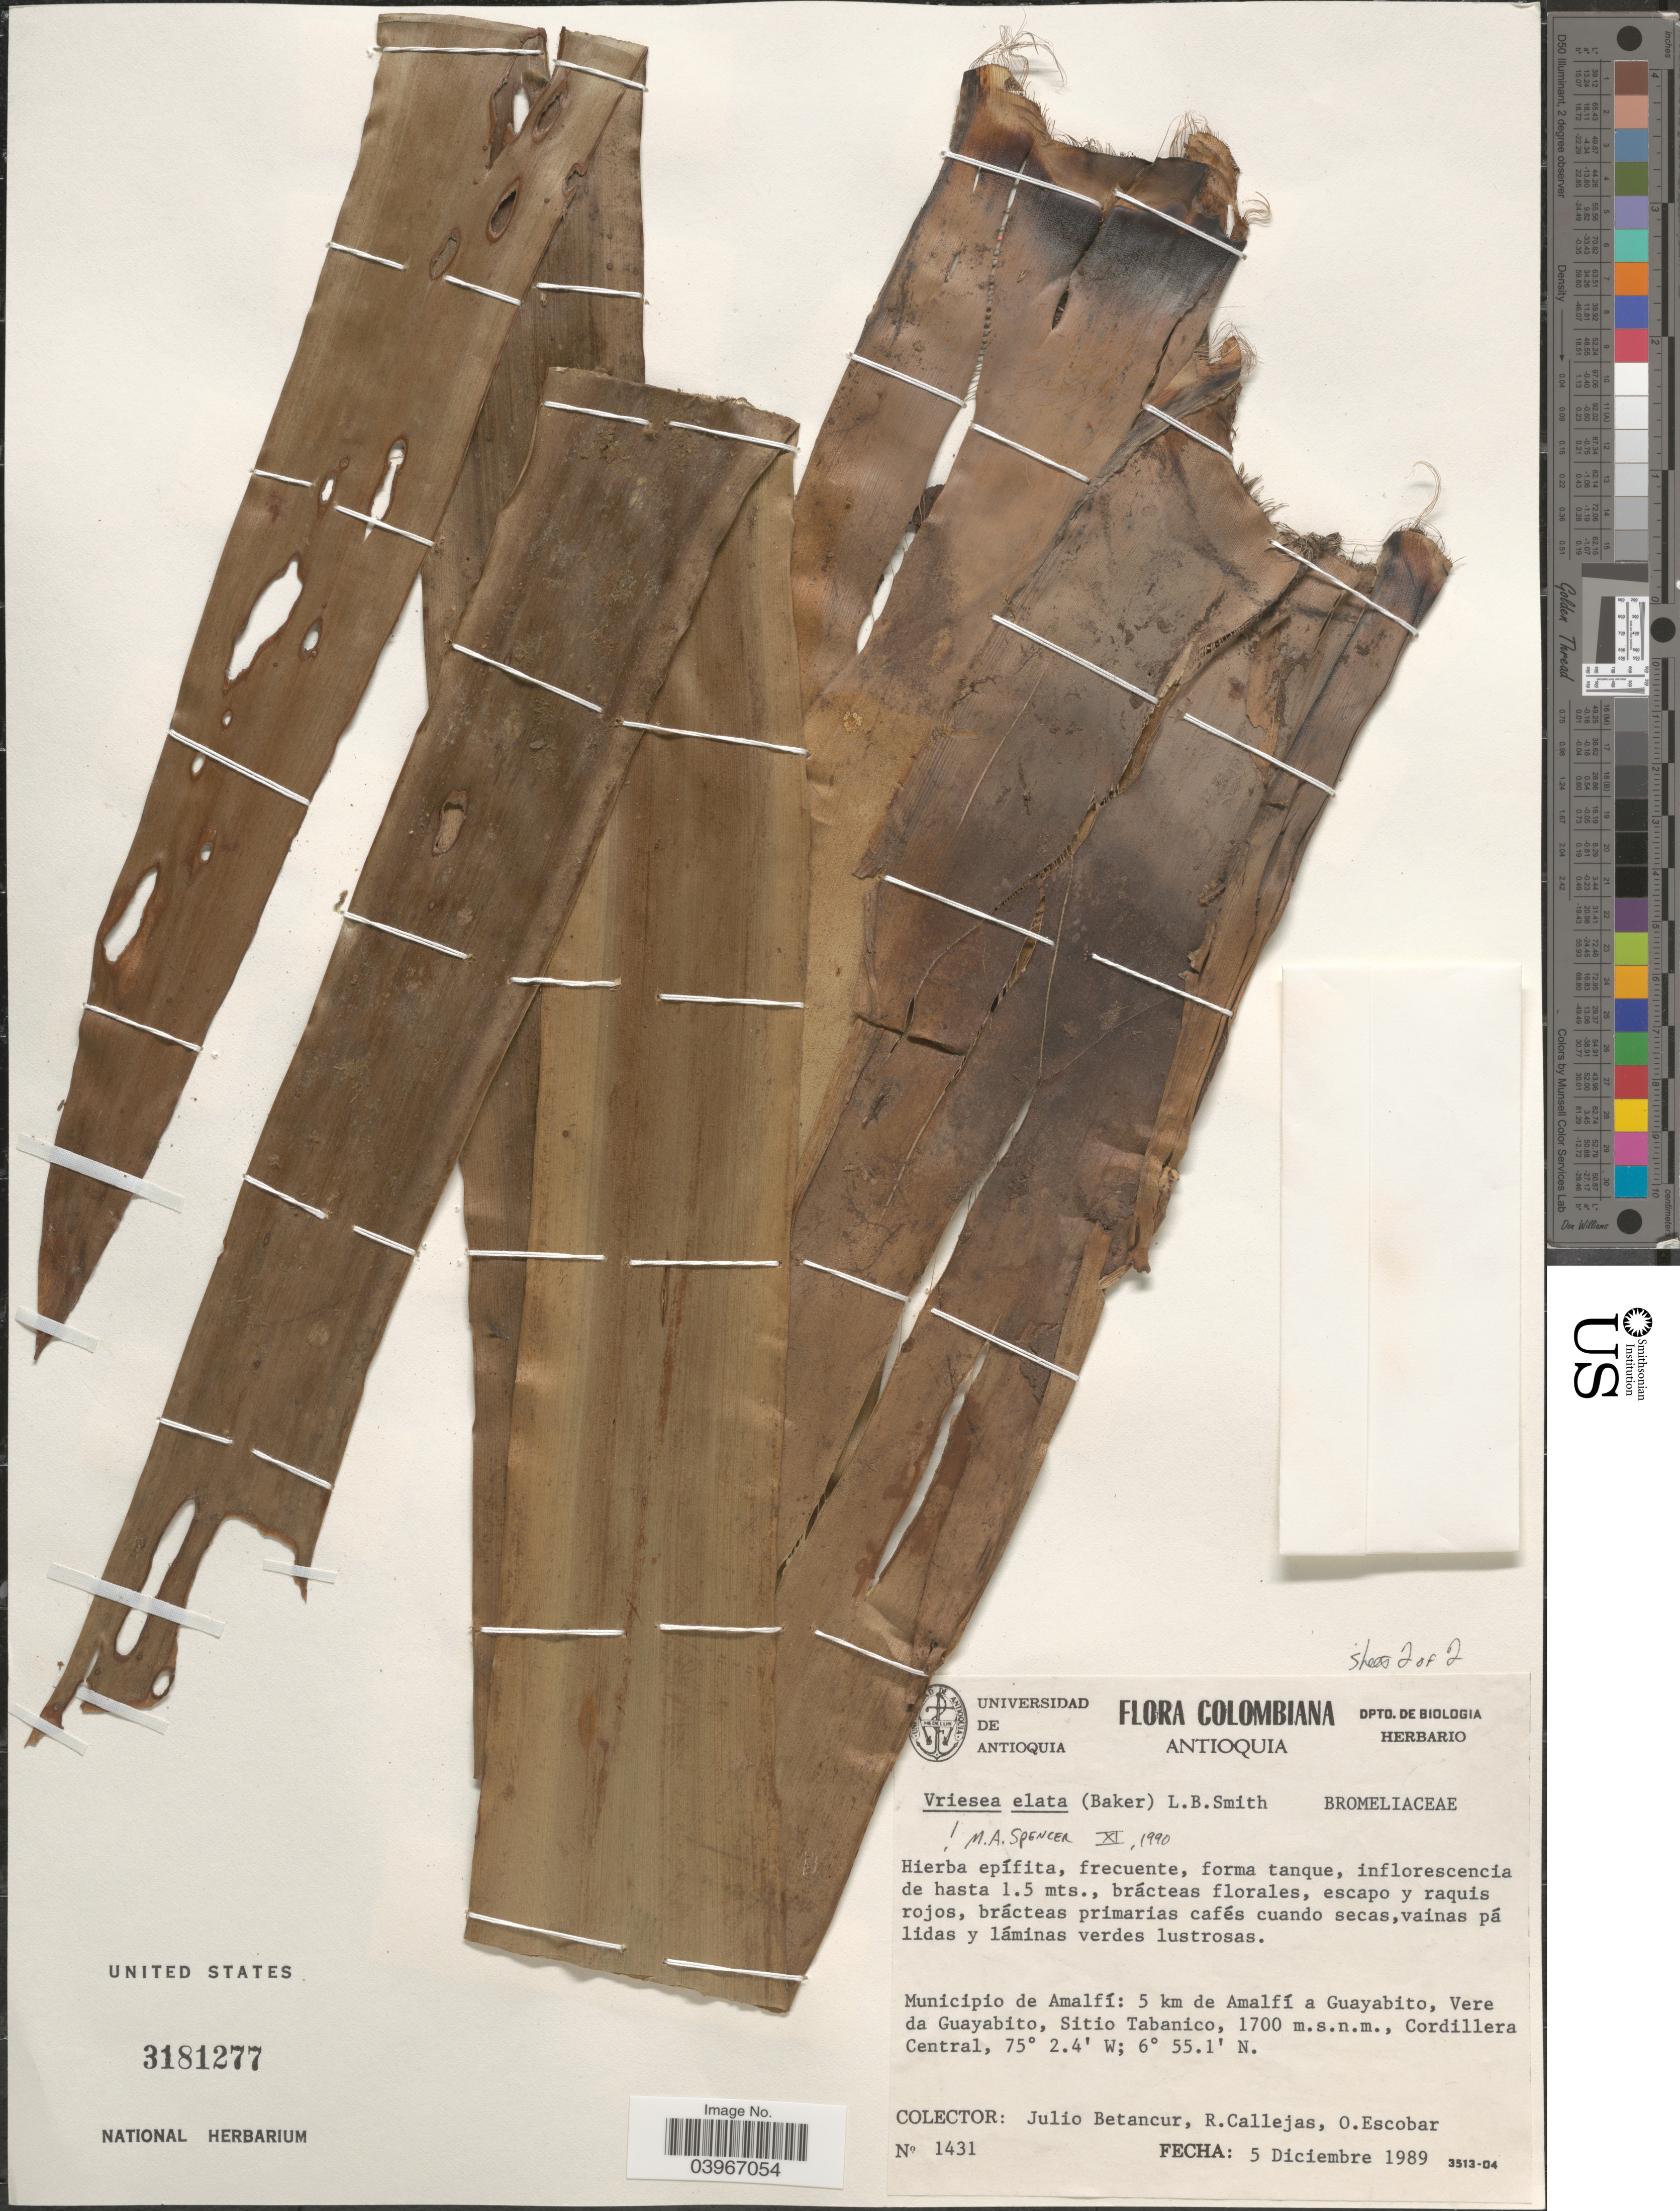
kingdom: Plantae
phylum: Tracheophyta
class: Liliopsida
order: Poales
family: Bromeliaceae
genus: Vriesea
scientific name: Vriesea elata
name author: (Baker) L.B. Sm.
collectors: J. Betancur, R. Callejas & O. Escobar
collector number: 1431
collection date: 1989-12-05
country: Colombia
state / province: Antioquia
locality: Municipio de Amalfí: 5 km de Amalfí a Guayabito, Vere de Guayabito, Sitio Tabanico, Cordillera Central.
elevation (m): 1700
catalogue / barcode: US 3181277